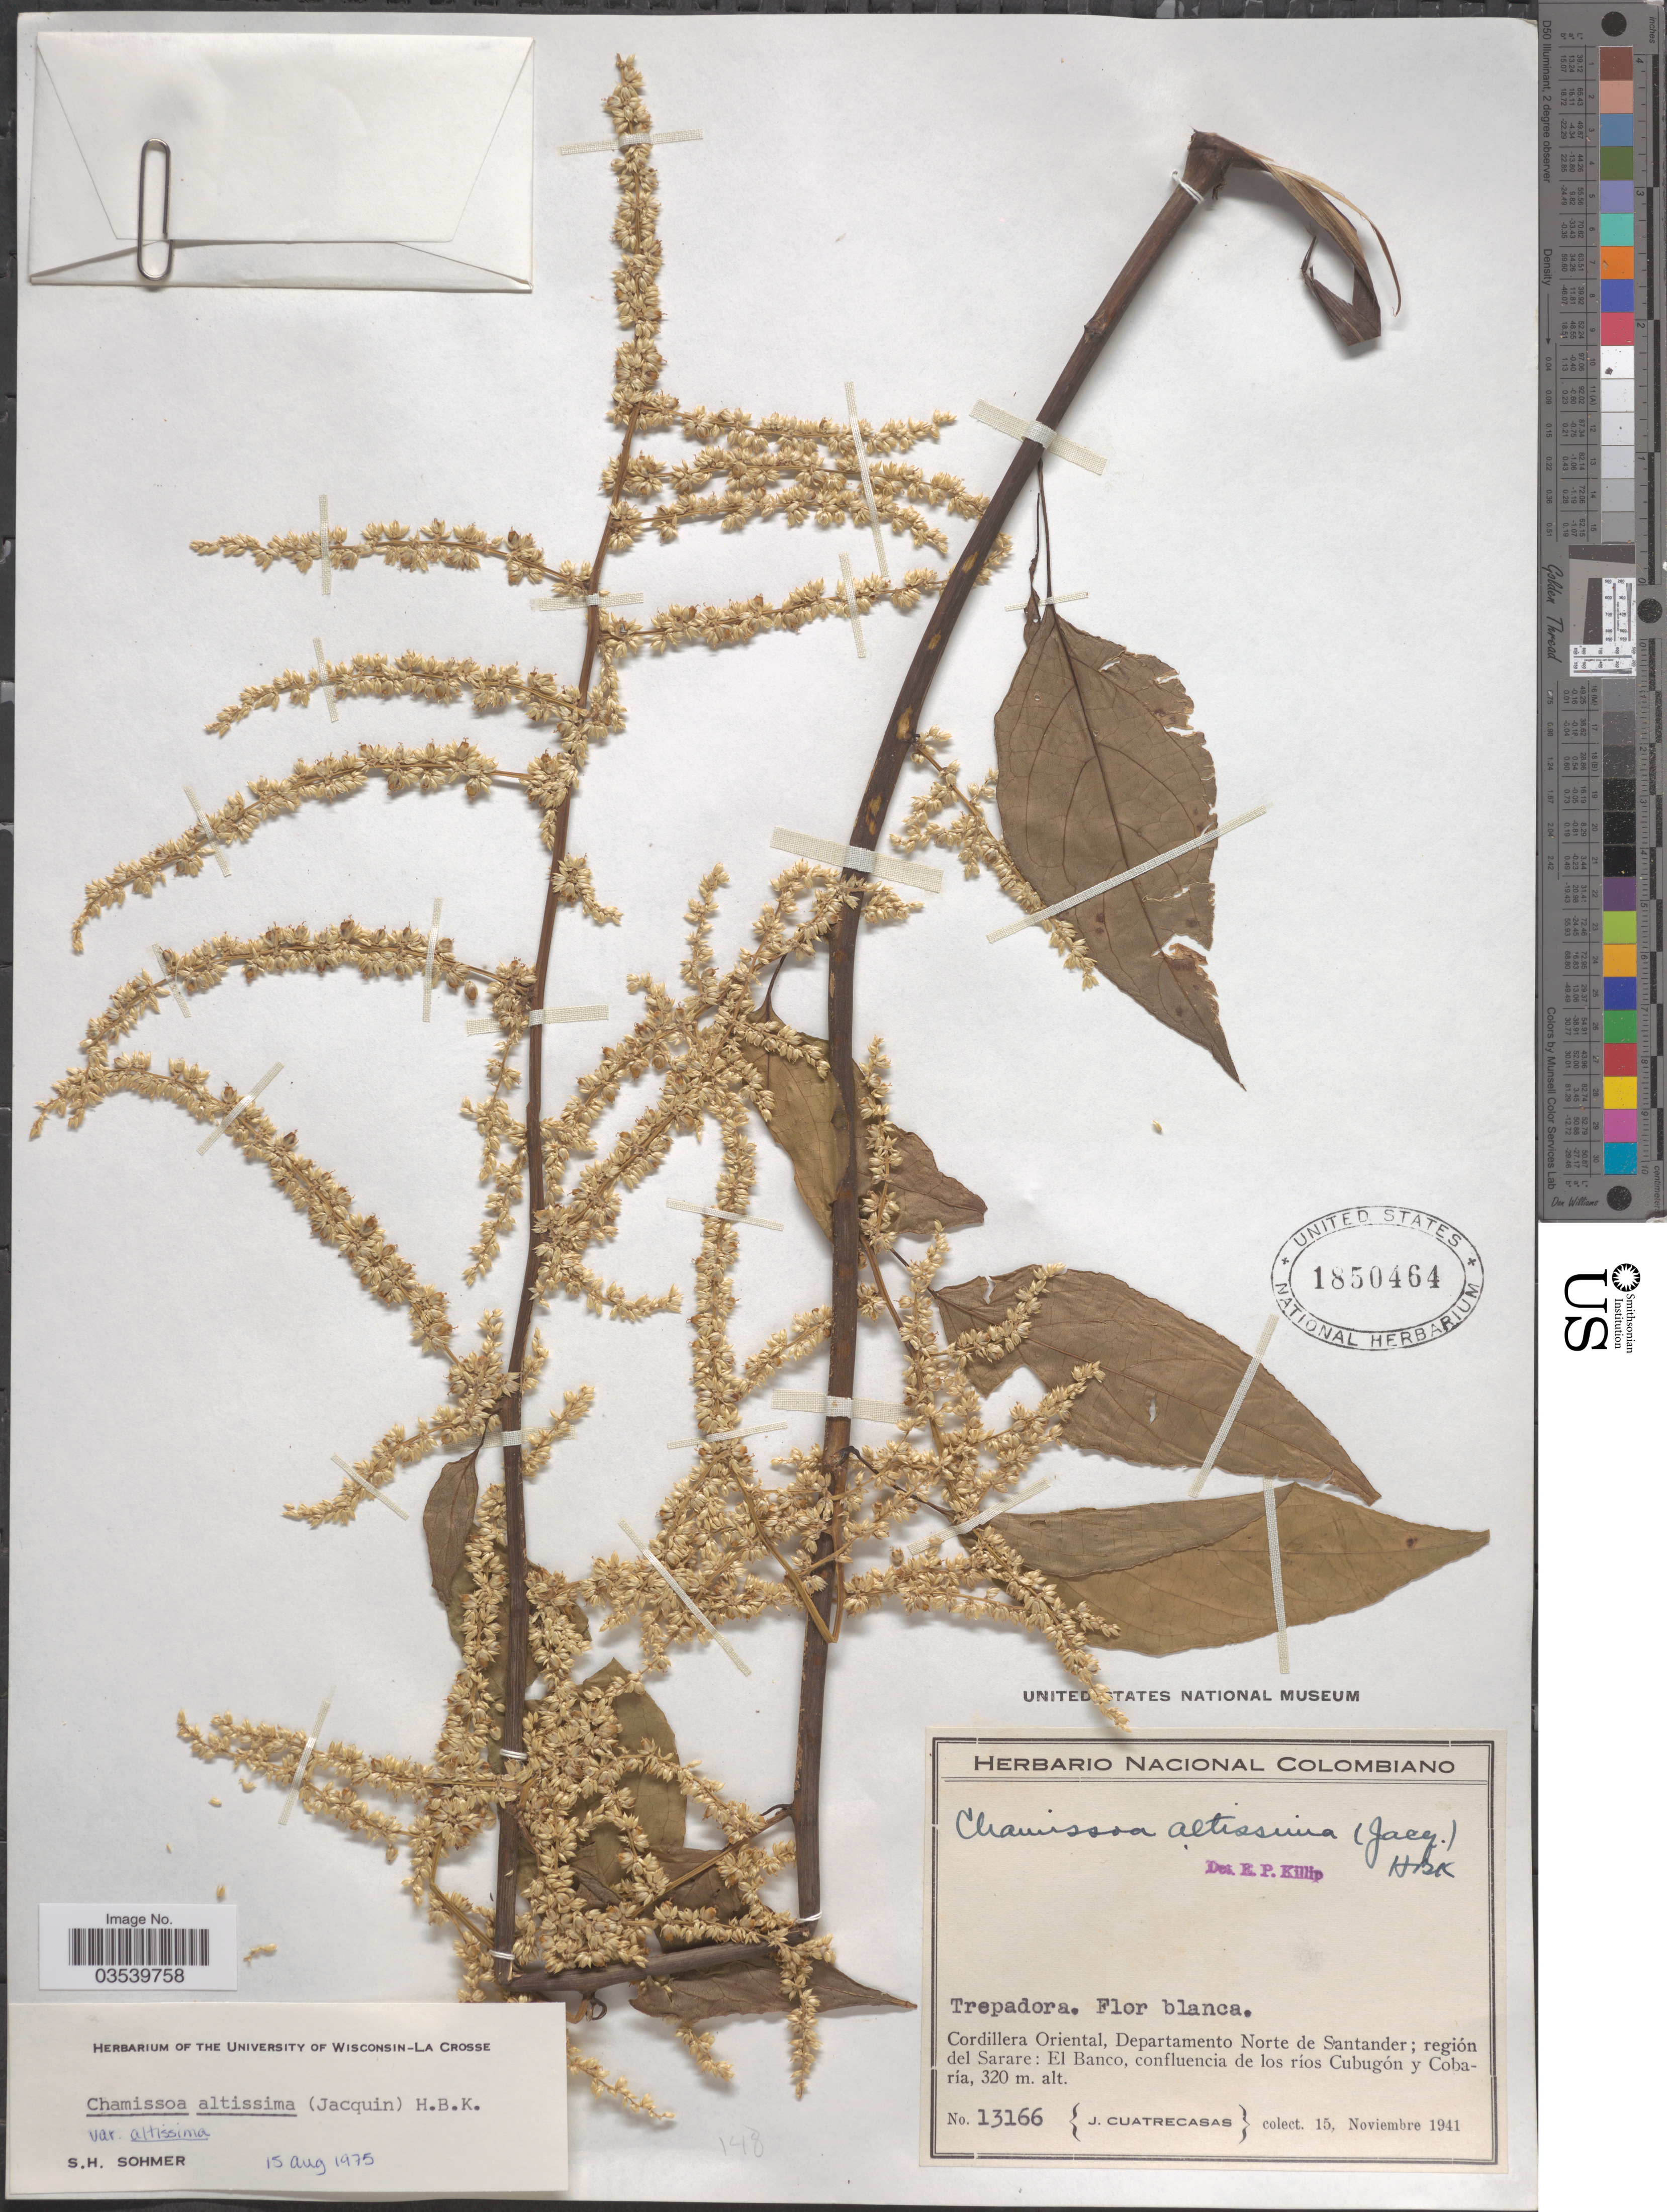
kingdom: Plantae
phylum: Tracheophyta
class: Magnoliopsida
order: Caryophyllales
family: Amaranthaceae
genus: Chamissoa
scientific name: Chamissoa altissima var. altissima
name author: (Jacq.) Kunth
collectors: J. Cuatrecasas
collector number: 13166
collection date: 1941-11-15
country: Colombia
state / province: Norte de Santander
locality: Cordillera Oriental, Departamento Norte de Santander; región del Sarare: El Banco, confluencia de los ríos Cubugón y Cobaría.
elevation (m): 320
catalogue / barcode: US 1850464